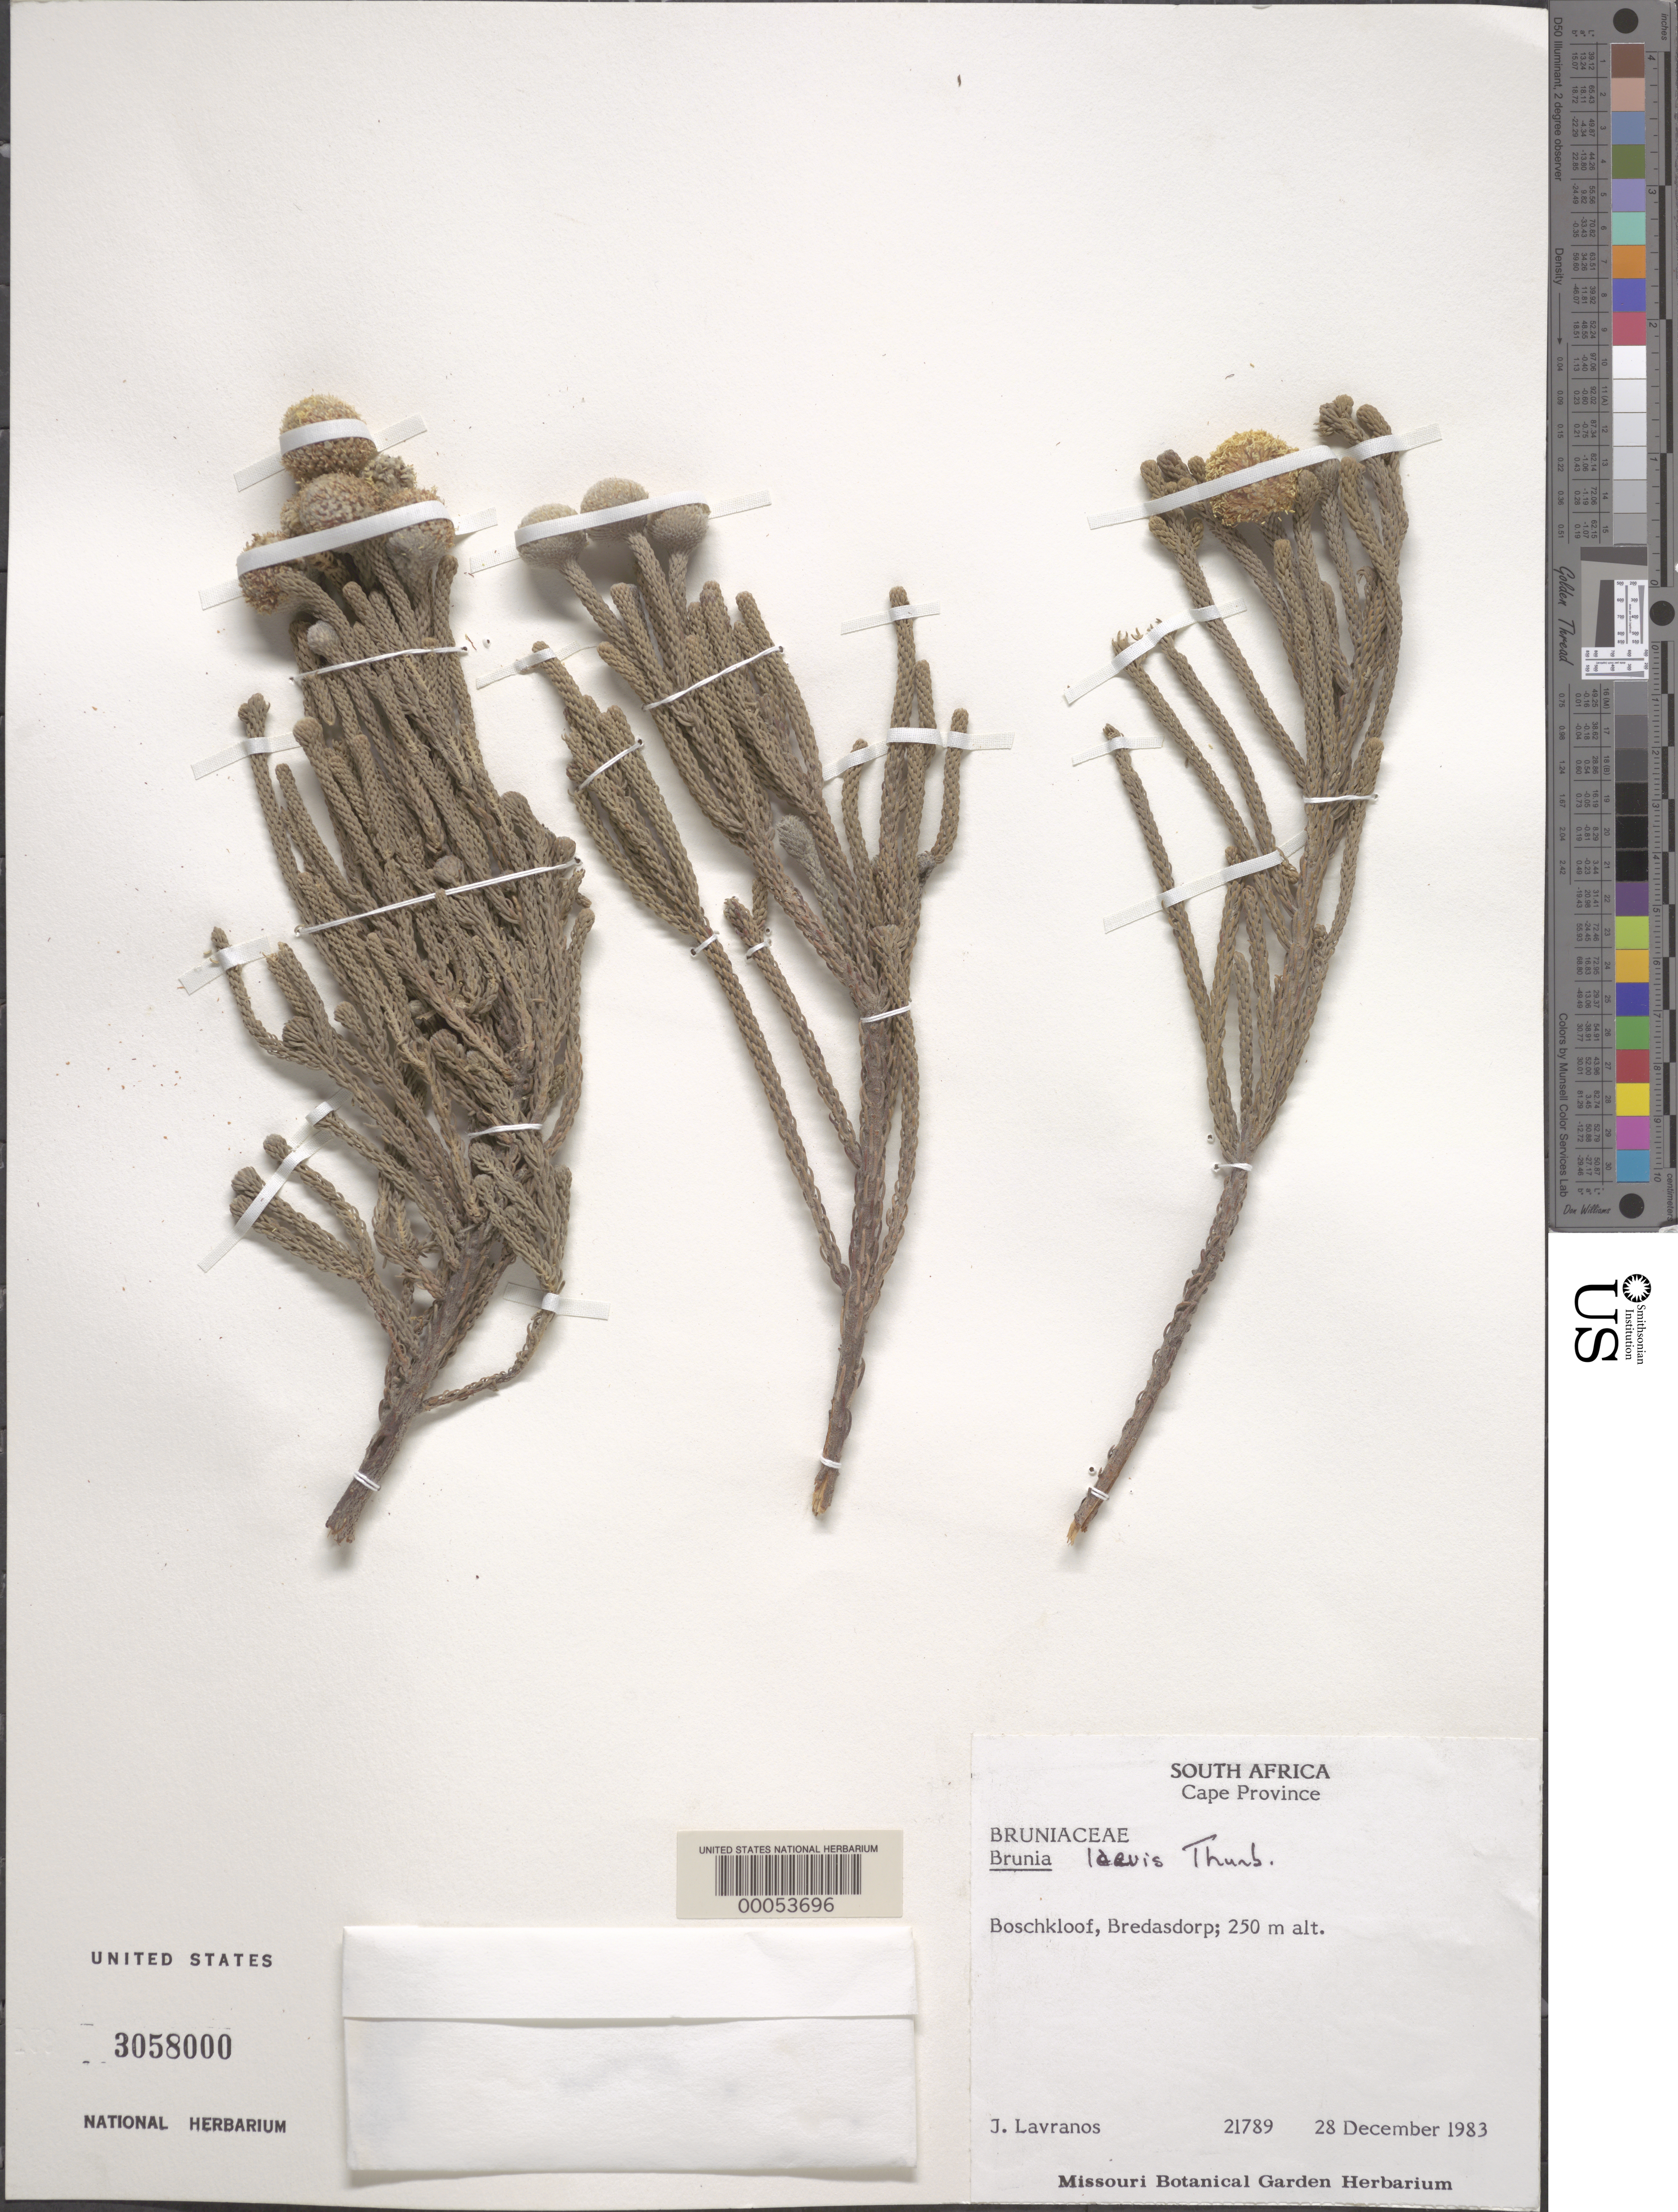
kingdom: Plantae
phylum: Tracheophyta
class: Magnoliopsida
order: Bruniales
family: Bruniaceae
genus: Brunia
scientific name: Brunia laevis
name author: Thunb.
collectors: J. Lavranos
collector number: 21789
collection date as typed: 28 Dec 1983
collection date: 1983-12-28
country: South Africa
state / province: Western Cape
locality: Bredasdorp, boschkloof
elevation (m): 250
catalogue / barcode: US 3058000